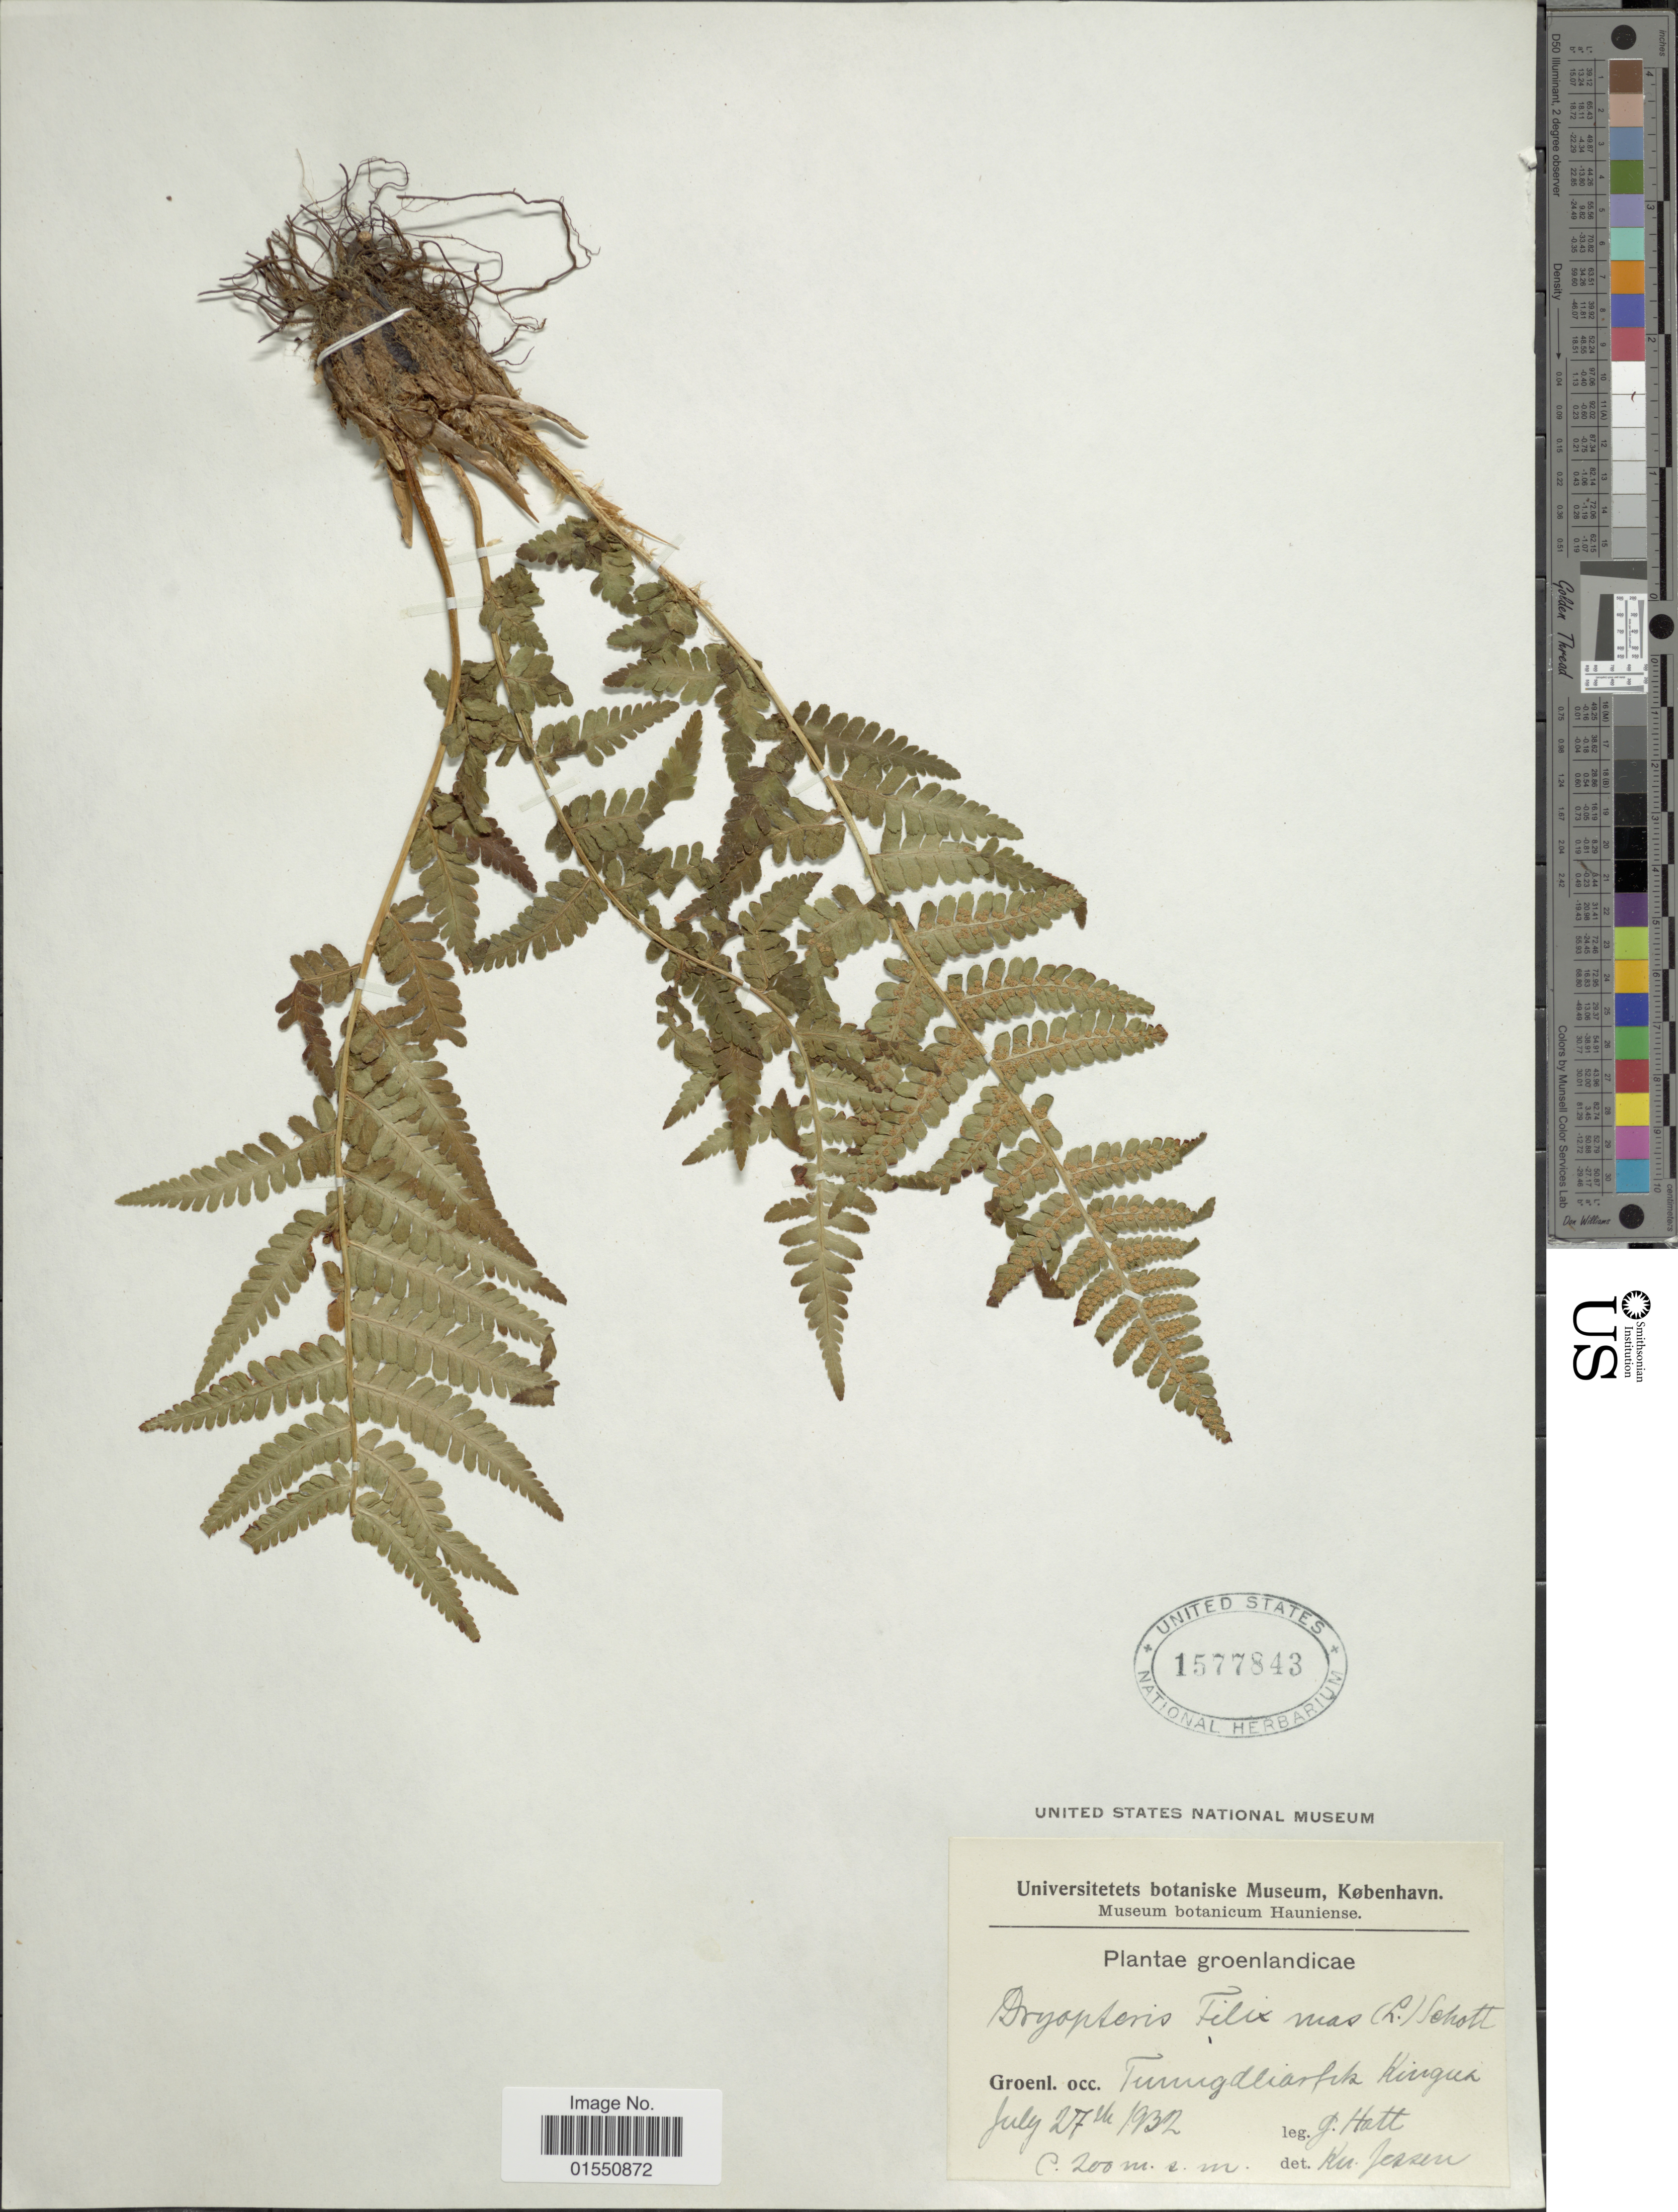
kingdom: Plantae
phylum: Tracheophyta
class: Polypodiopsida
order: Polypodiales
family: Dryopteridaceae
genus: Dryopteris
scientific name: Dryopteris filix-mas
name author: (L.) Schott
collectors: G. Hatt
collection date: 1932-07-27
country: Greenland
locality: Groenl. Occ. Tunugdliarfik Kingua.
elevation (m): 200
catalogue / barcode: US 1577843